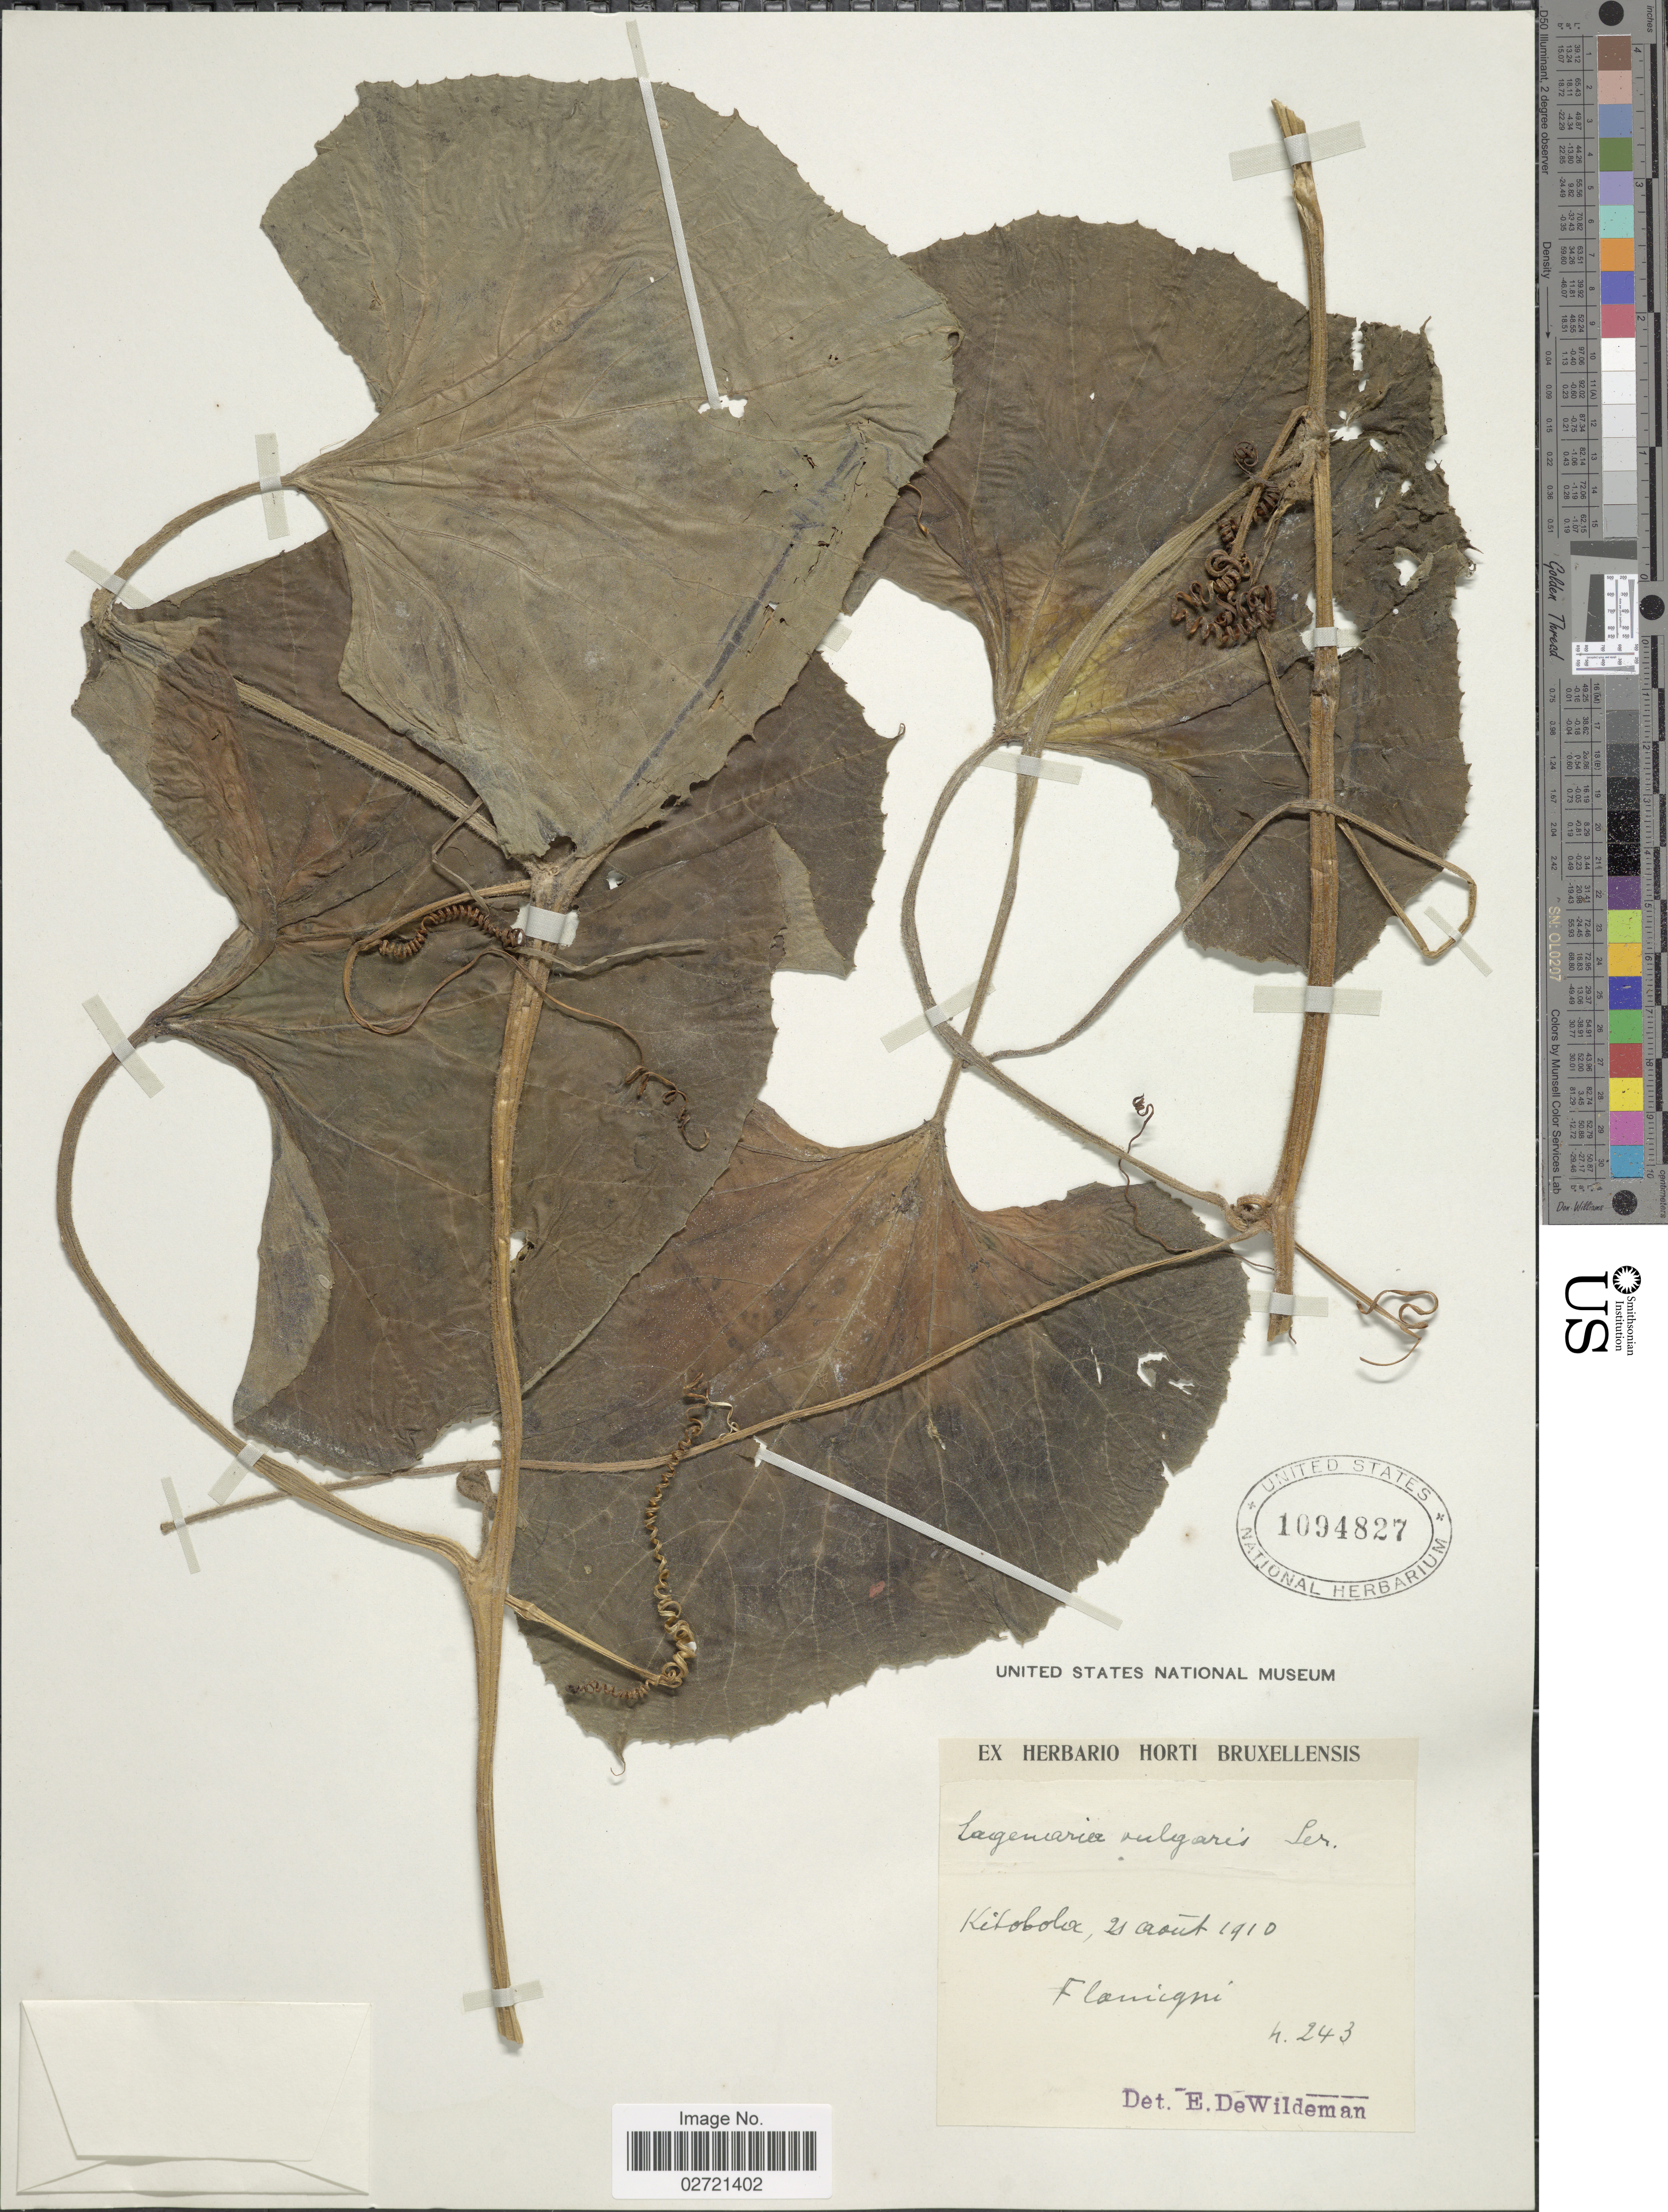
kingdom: Plantae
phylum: Tracheophyta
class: Magnoliopsida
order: Cucurbitales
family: Cucurbitaceae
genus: Lagenaria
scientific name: Lagenaria vulgaris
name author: Ser.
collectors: -. Flamingni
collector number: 4243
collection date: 1910-08-21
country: Congo, Democratic Republic of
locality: Kitobola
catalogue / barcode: US 1094827